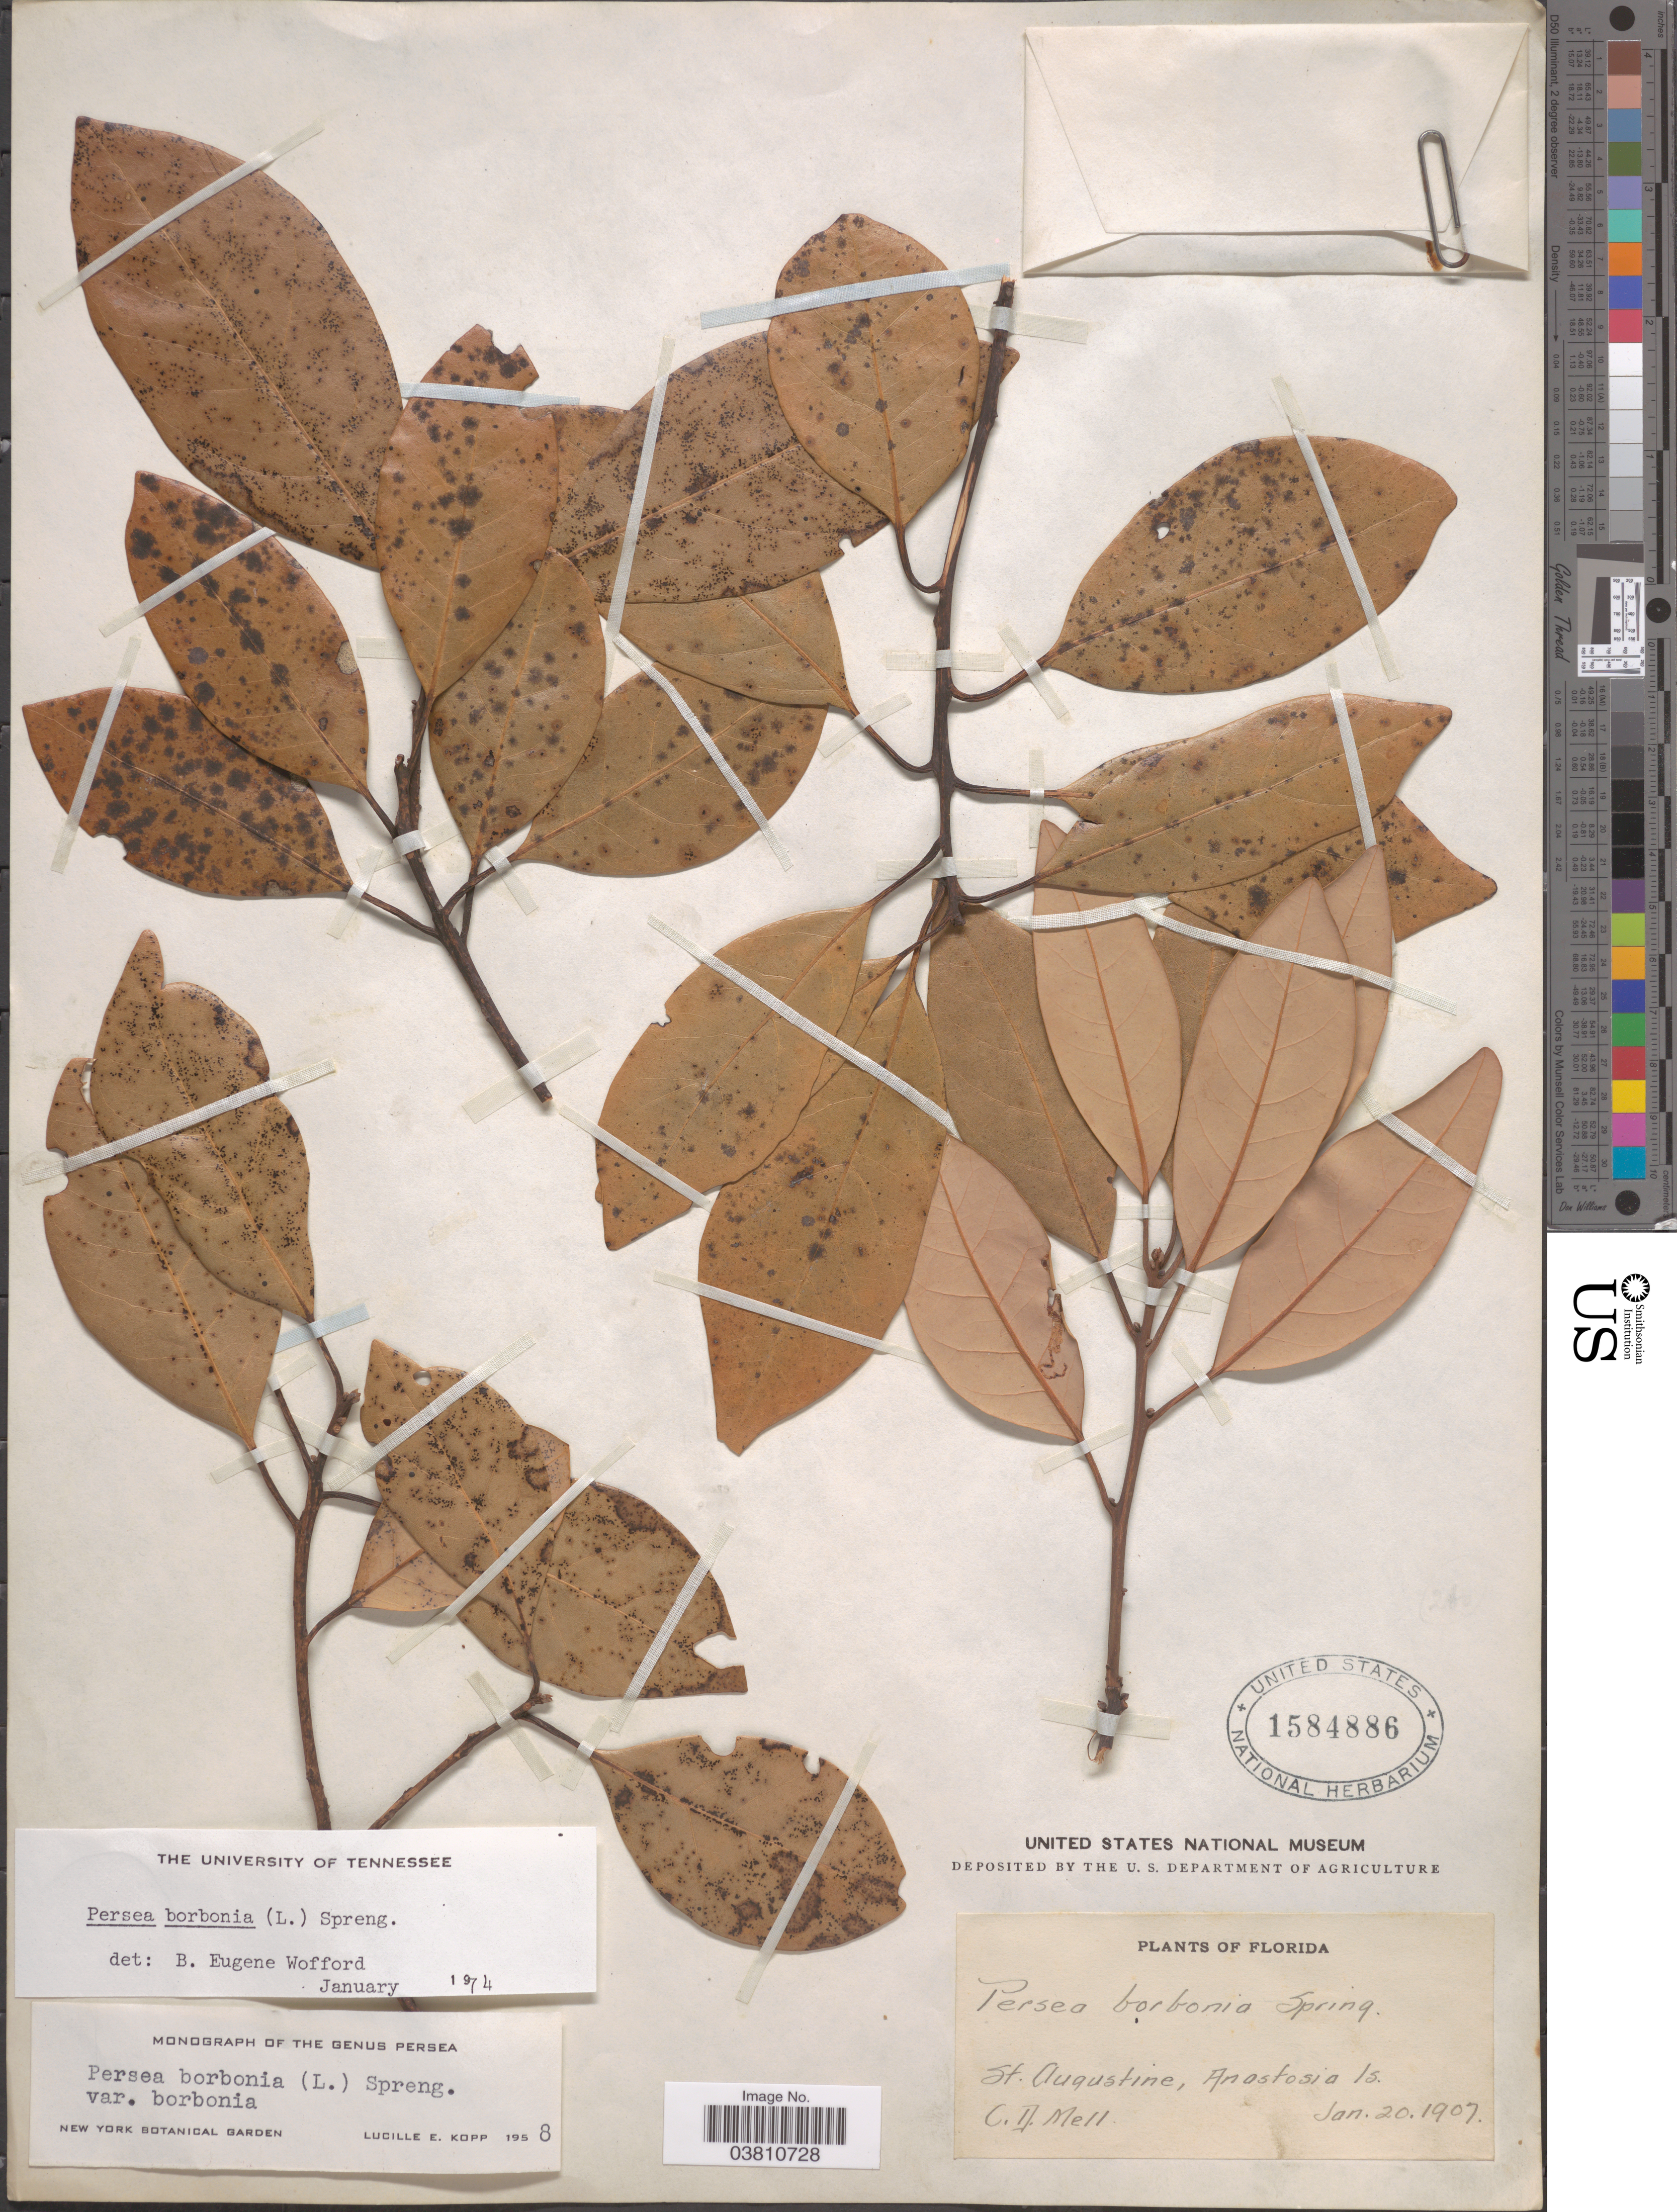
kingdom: Plantae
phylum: Tracheophyta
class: Magnoliopsida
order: Laurales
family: Lauraceae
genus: Persea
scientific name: Persea borbonia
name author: (L.) Spreng.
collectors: C. D. Mell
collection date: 1907-01-20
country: United States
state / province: Florida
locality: St. Augustine, Anastasia Is.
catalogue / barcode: US 1584886